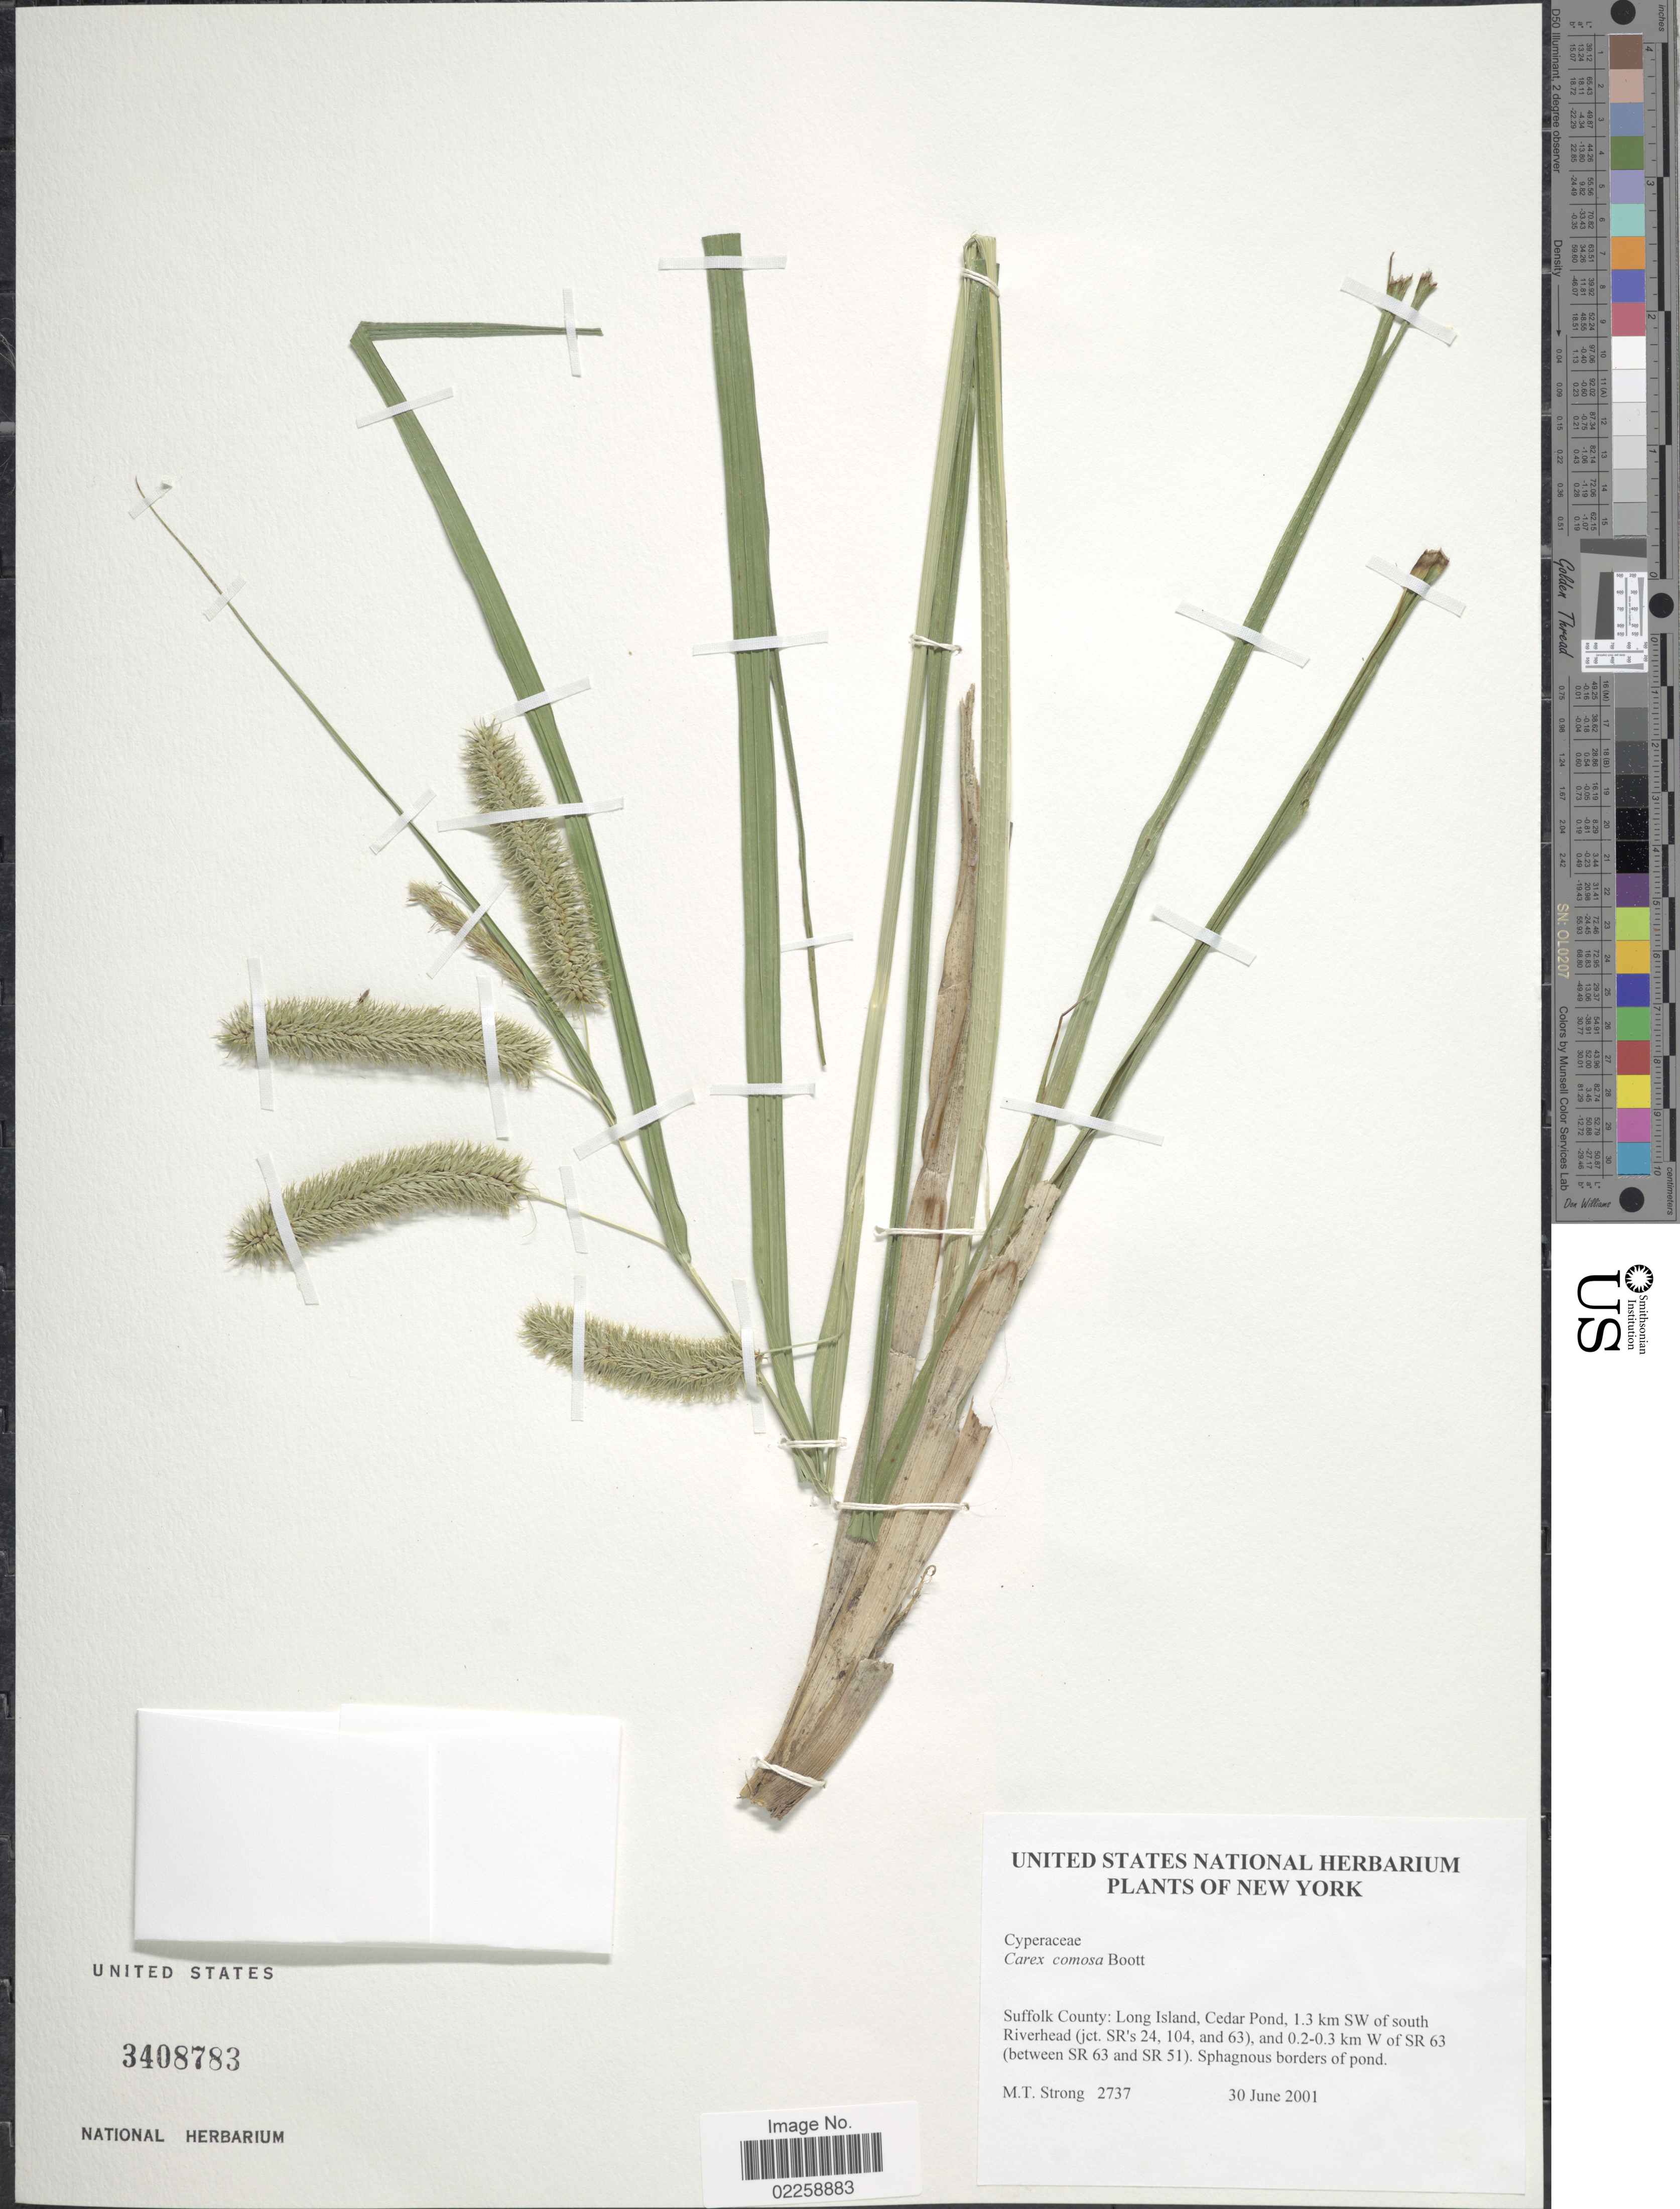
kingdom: Plantae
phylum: Tracheophyta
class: Liliopsida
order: Poales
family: Cyperaceae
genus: Carex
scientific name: Carex comosa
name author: Boott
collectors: M. T. Strong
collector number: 2737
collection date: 2001-06-30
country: United States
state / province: New York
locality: Suffolk County: Long Island, Cedar Pond, 1.3 km SW of south Riverhead (jct. SR's 24, 104, and 63), and 0.2-0.3 km W of SR 63 (between SR 63 and SR 51)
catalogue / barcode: US 3408783